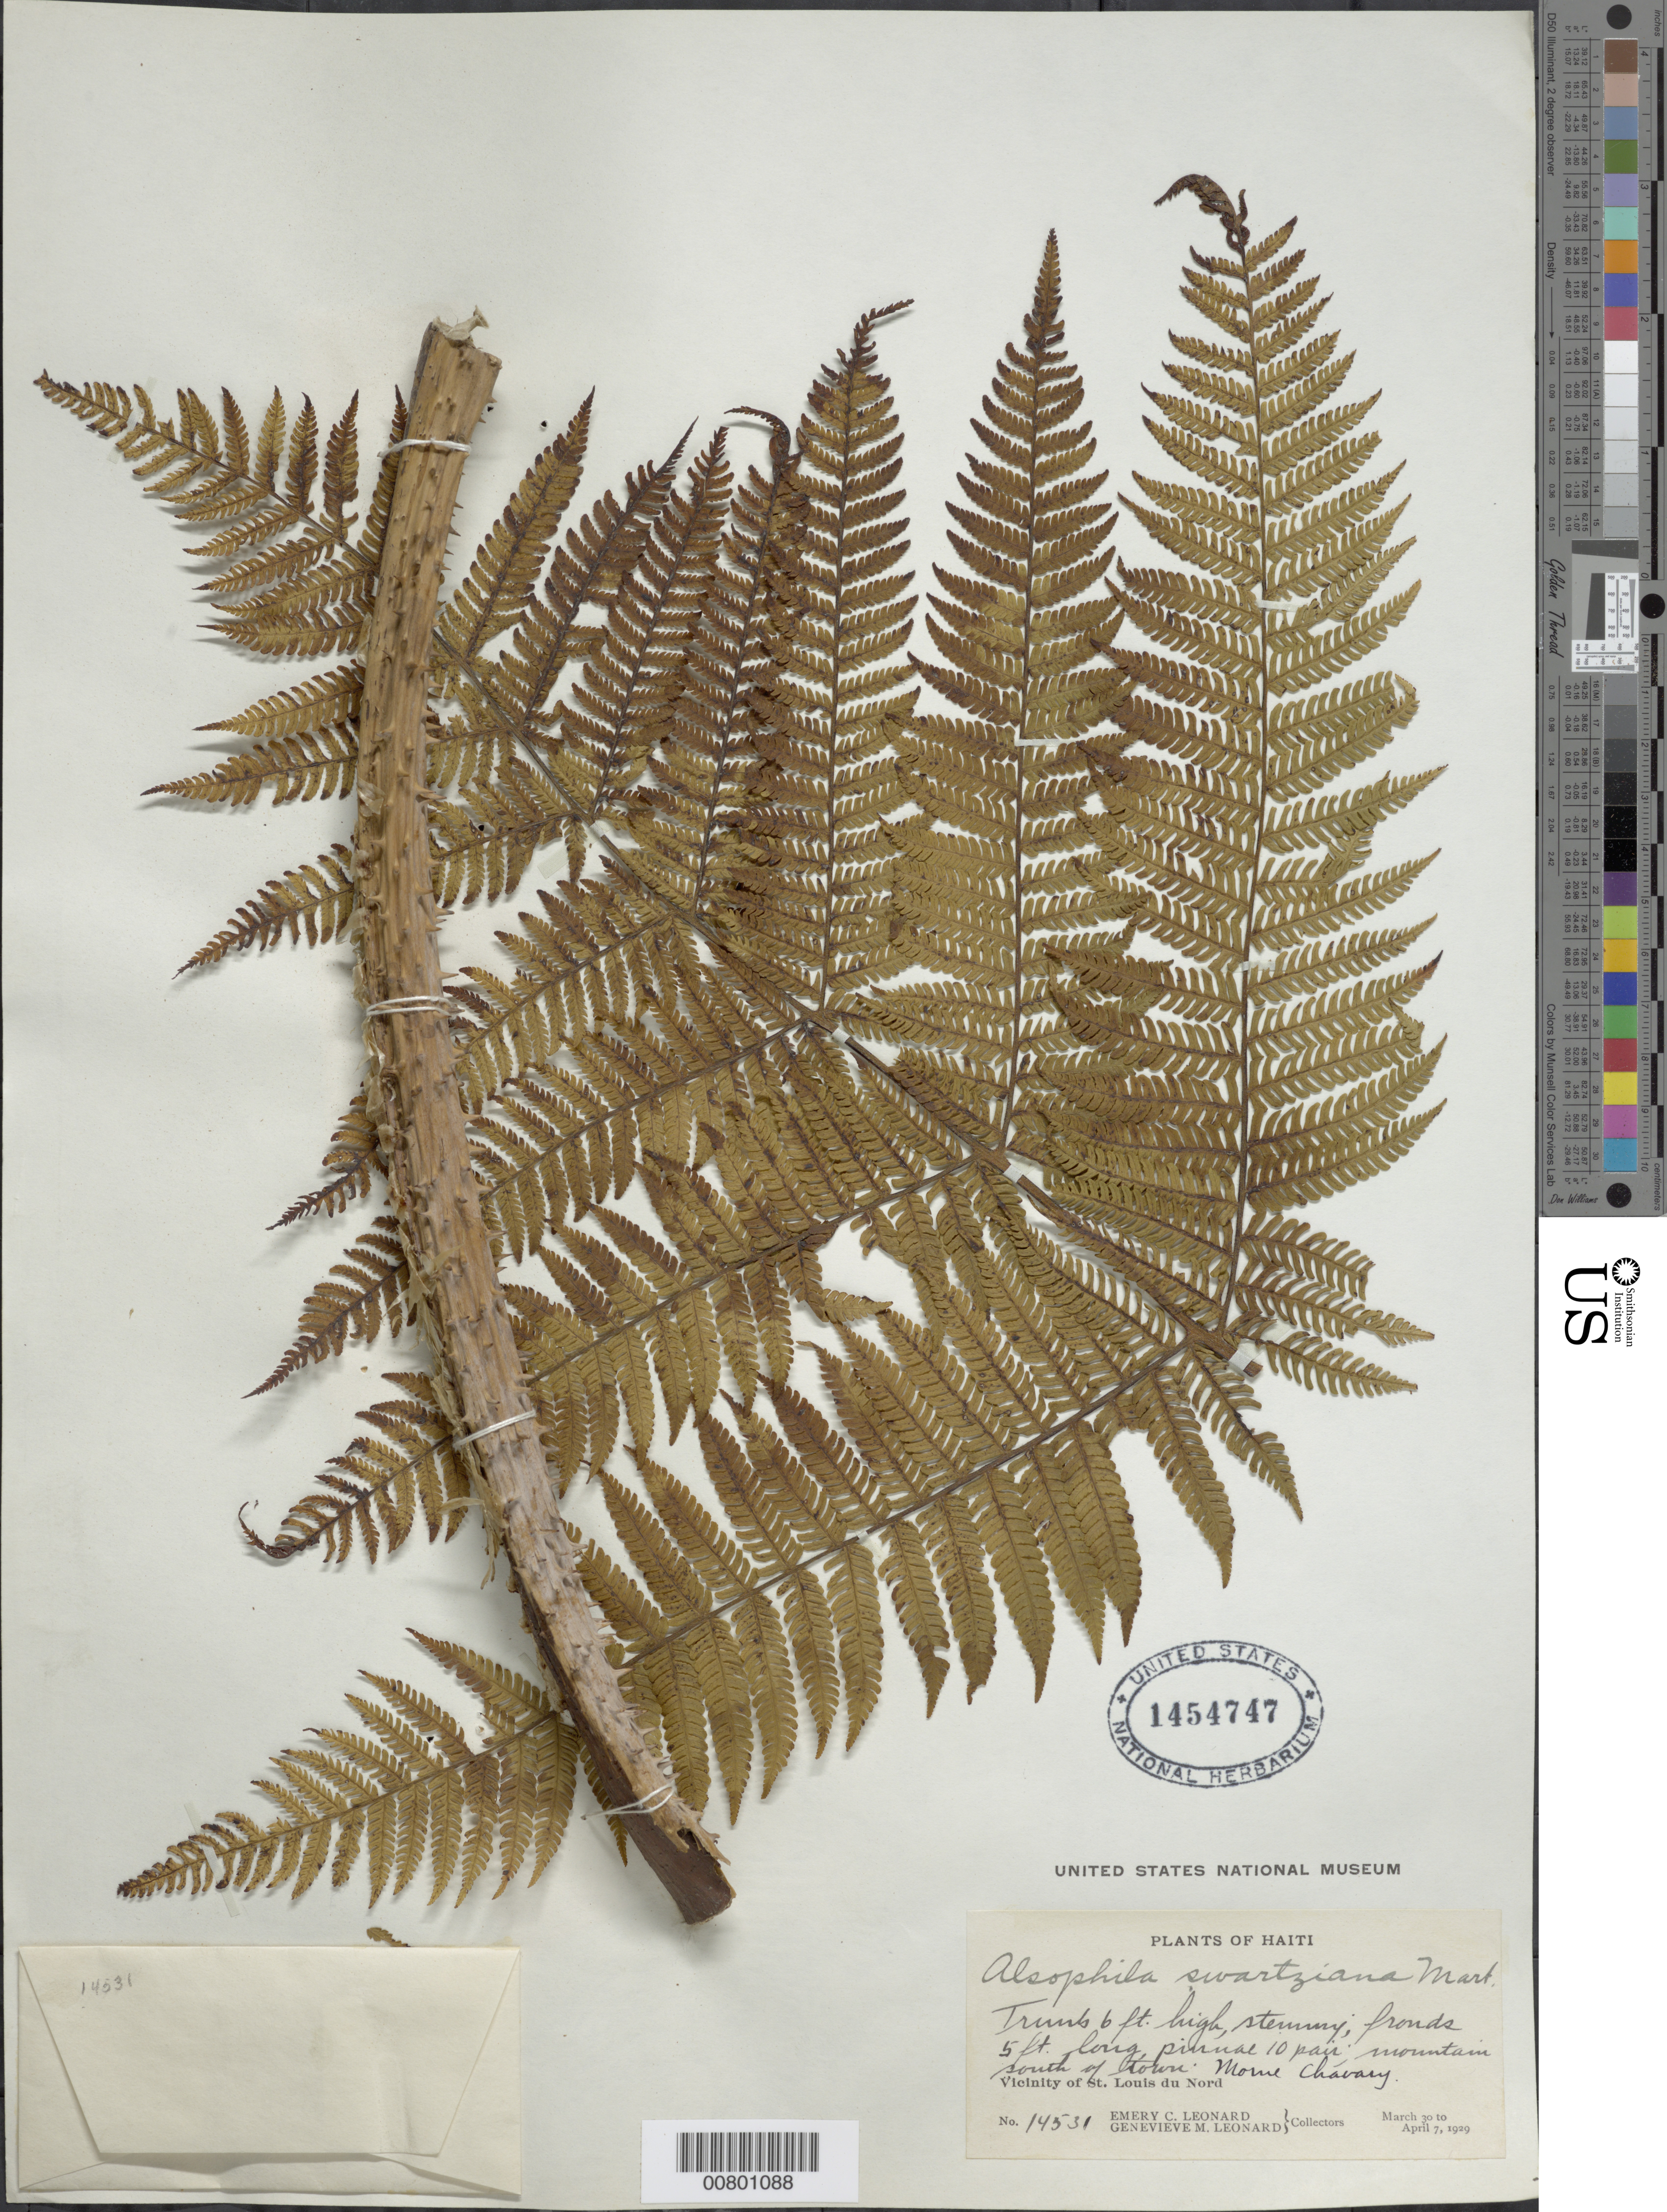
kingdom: Plantae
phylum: Tracheophyta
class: Polypodiopsida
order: Cyatheales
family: Cyatheaceae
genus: Alsophila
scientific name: Alsophila swartziana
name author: Mart.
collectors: E. C. Leonard & G. M. Leonard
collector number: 14531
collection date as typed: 30 Mar 1929 to 07 Apr 1929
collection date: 1929-03-30/1929-04-07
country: Haiti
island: Hispaniola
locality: St. Louis du Nord, Morne Chavary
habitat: Mountain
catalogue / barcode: US 1454747